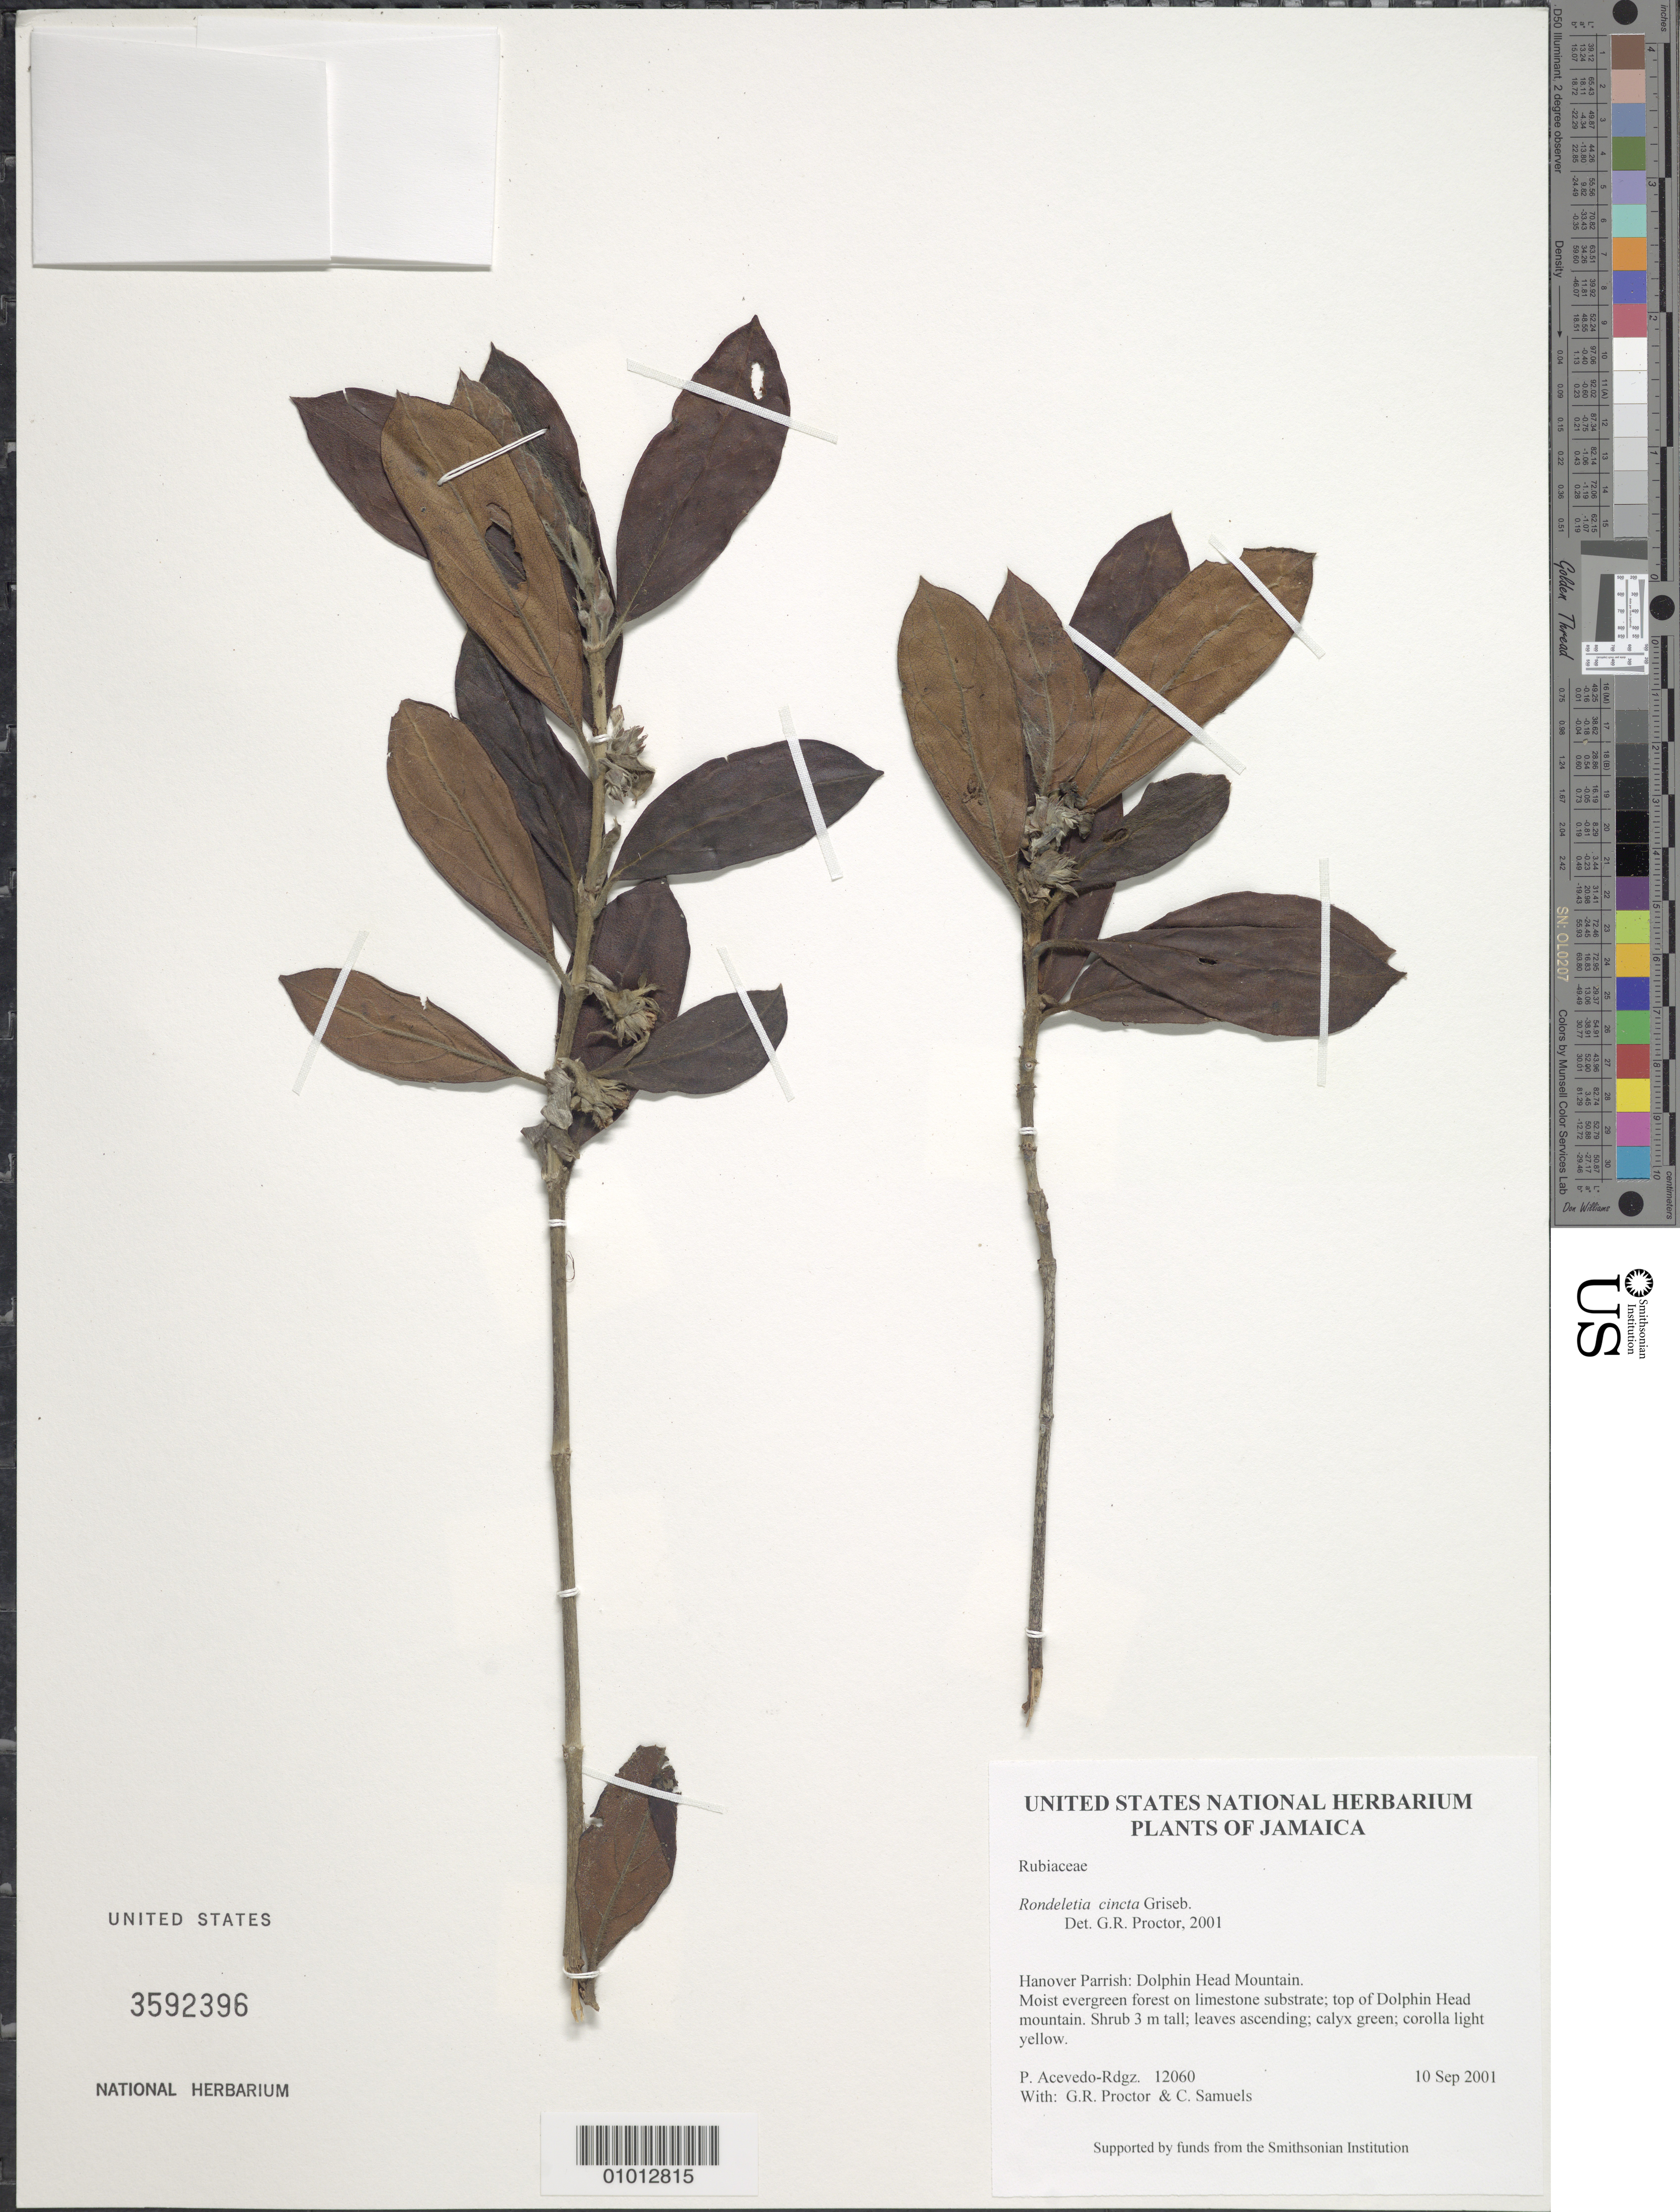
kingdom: Plantae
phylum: Tracheophyta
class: Magnoliopsida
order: Gentianales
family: Rubiaceae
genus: Rondeletia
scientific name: Rondeletia cincta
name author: Griseb.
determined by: Proctor, G. R.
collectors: P. Acevedo-Rodr., G. R. Proctor & C. Samuels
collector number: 12060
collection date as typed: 10 Sep 2001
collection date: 2001-09-10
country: Jamaica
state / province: Hanover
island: Jamaica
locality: Hanover Parrish: Dolphin Head Mountain.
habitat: Moist evergreen forest on limestone substrate; top of Dolphin Head mountain.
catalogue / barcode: US 3592396